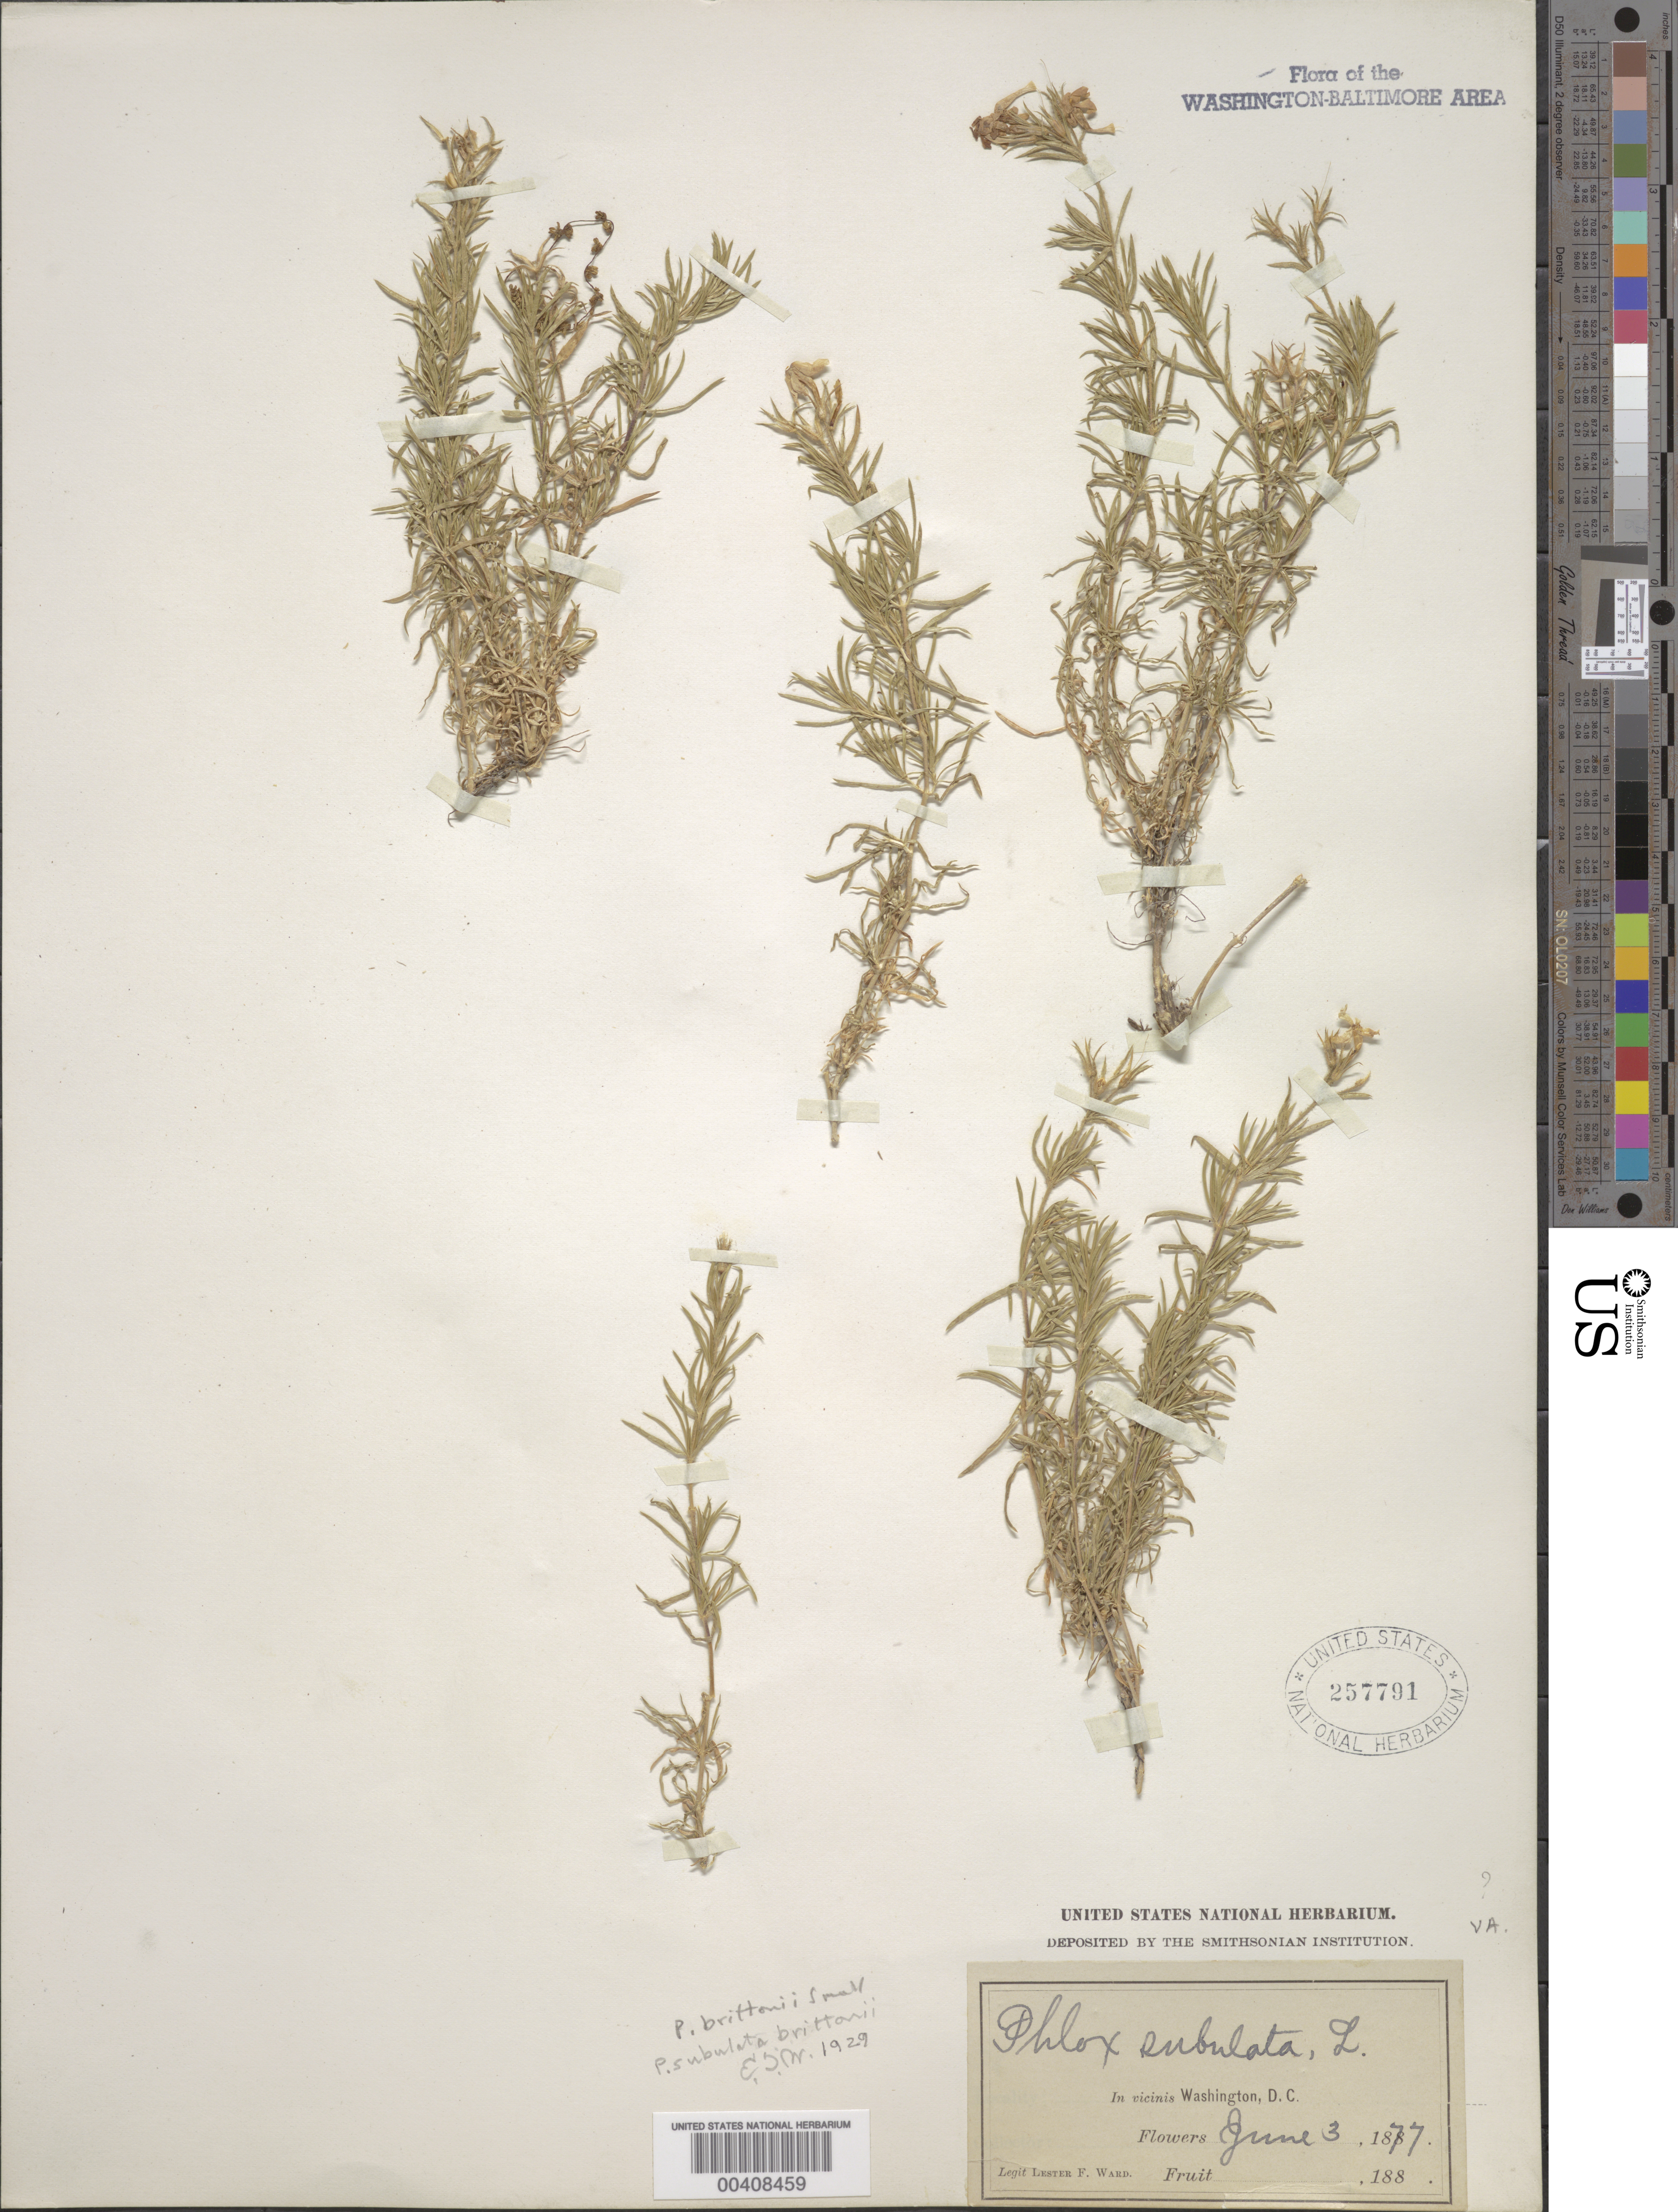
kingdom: Plantae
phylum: Tracheophyta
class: Magnoliopsida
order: Ericales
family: Polemoniaceae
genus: Phlox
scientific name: Phlox subulata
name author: L.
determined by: E.J.W.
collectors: L. F. Ward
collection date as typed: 03 Jun 1877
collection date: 1877-06-03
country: United States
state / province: District of Columbia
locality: Washington, DC and vicinity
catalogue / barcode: US 257791